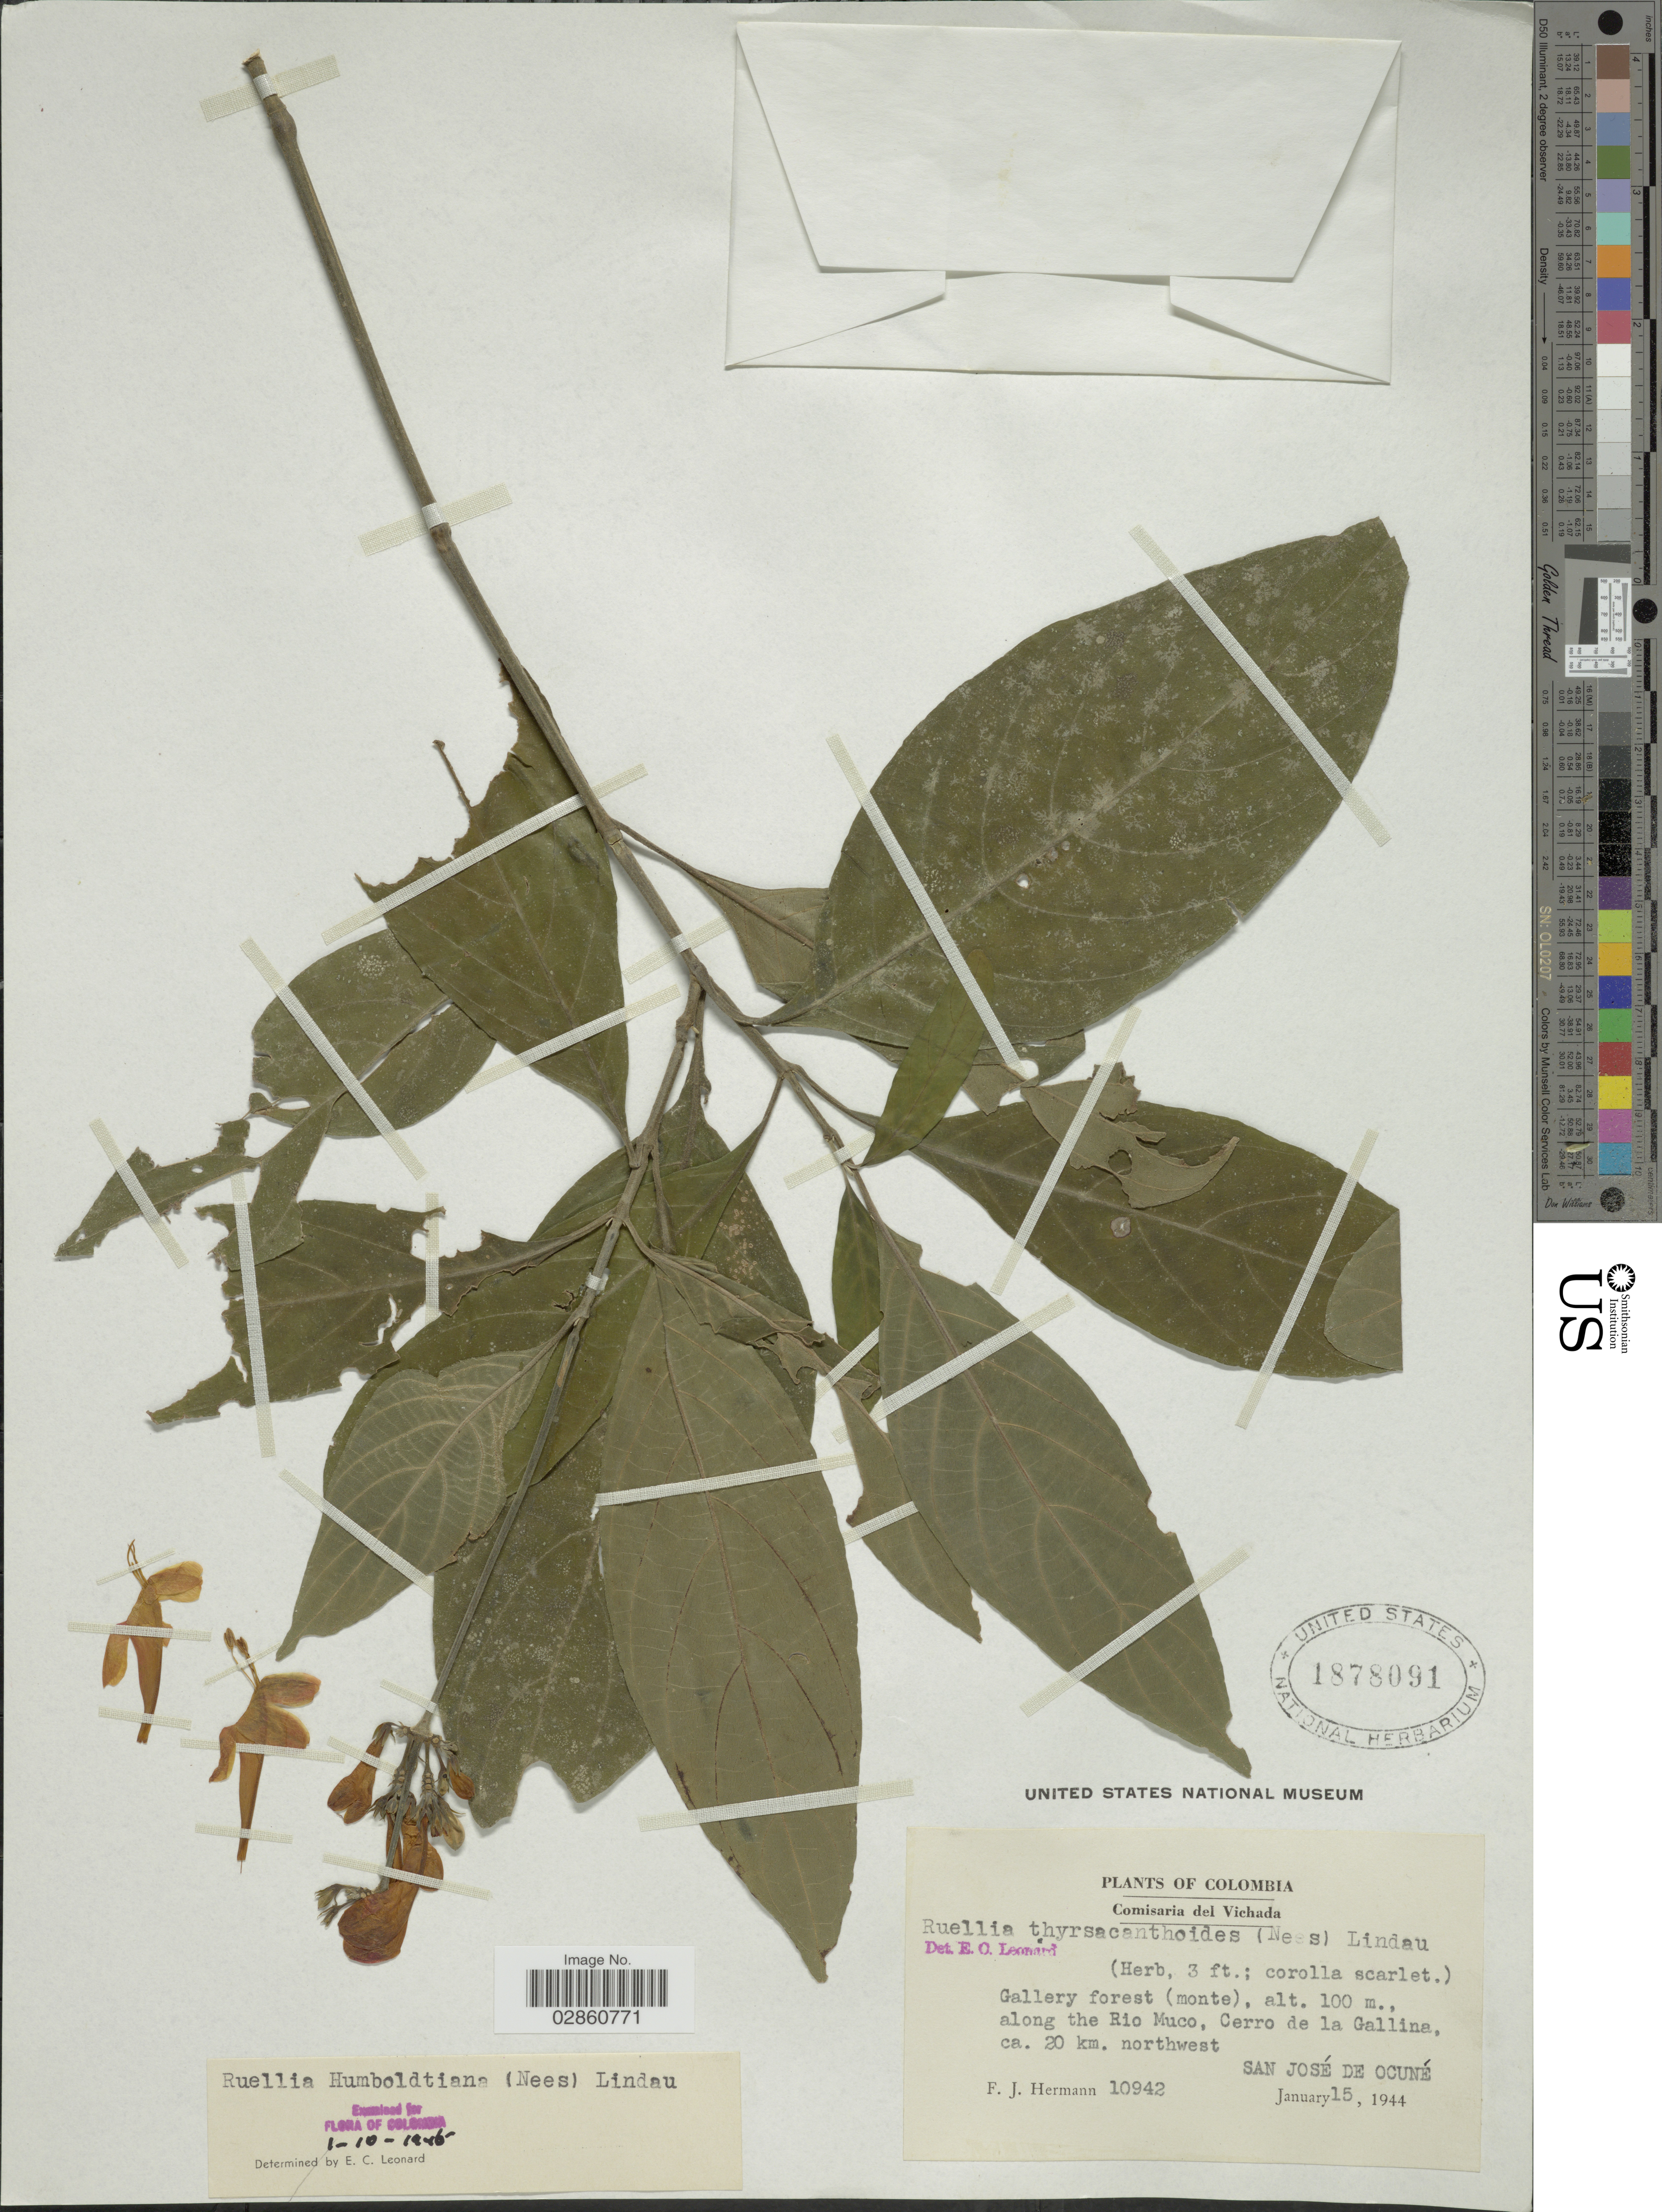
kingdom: Plantae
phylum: Tracheophyta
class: Magnoliopsida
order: Lamiales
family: Acanthaceae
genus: Ruellia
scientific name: Ruellia humboldtiana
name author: (Nees) Lindau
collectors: F. J. Hermann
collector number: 10942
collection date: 1944-01-15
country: Colombia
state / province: Vichada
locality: Comisaria del Vichada. Gallery forest (monte), along the Rio Muco, Cerro de la Gallina, ca. 20 km. northwest, San José de Ocuné.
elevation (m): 100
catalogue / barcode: US 1878091